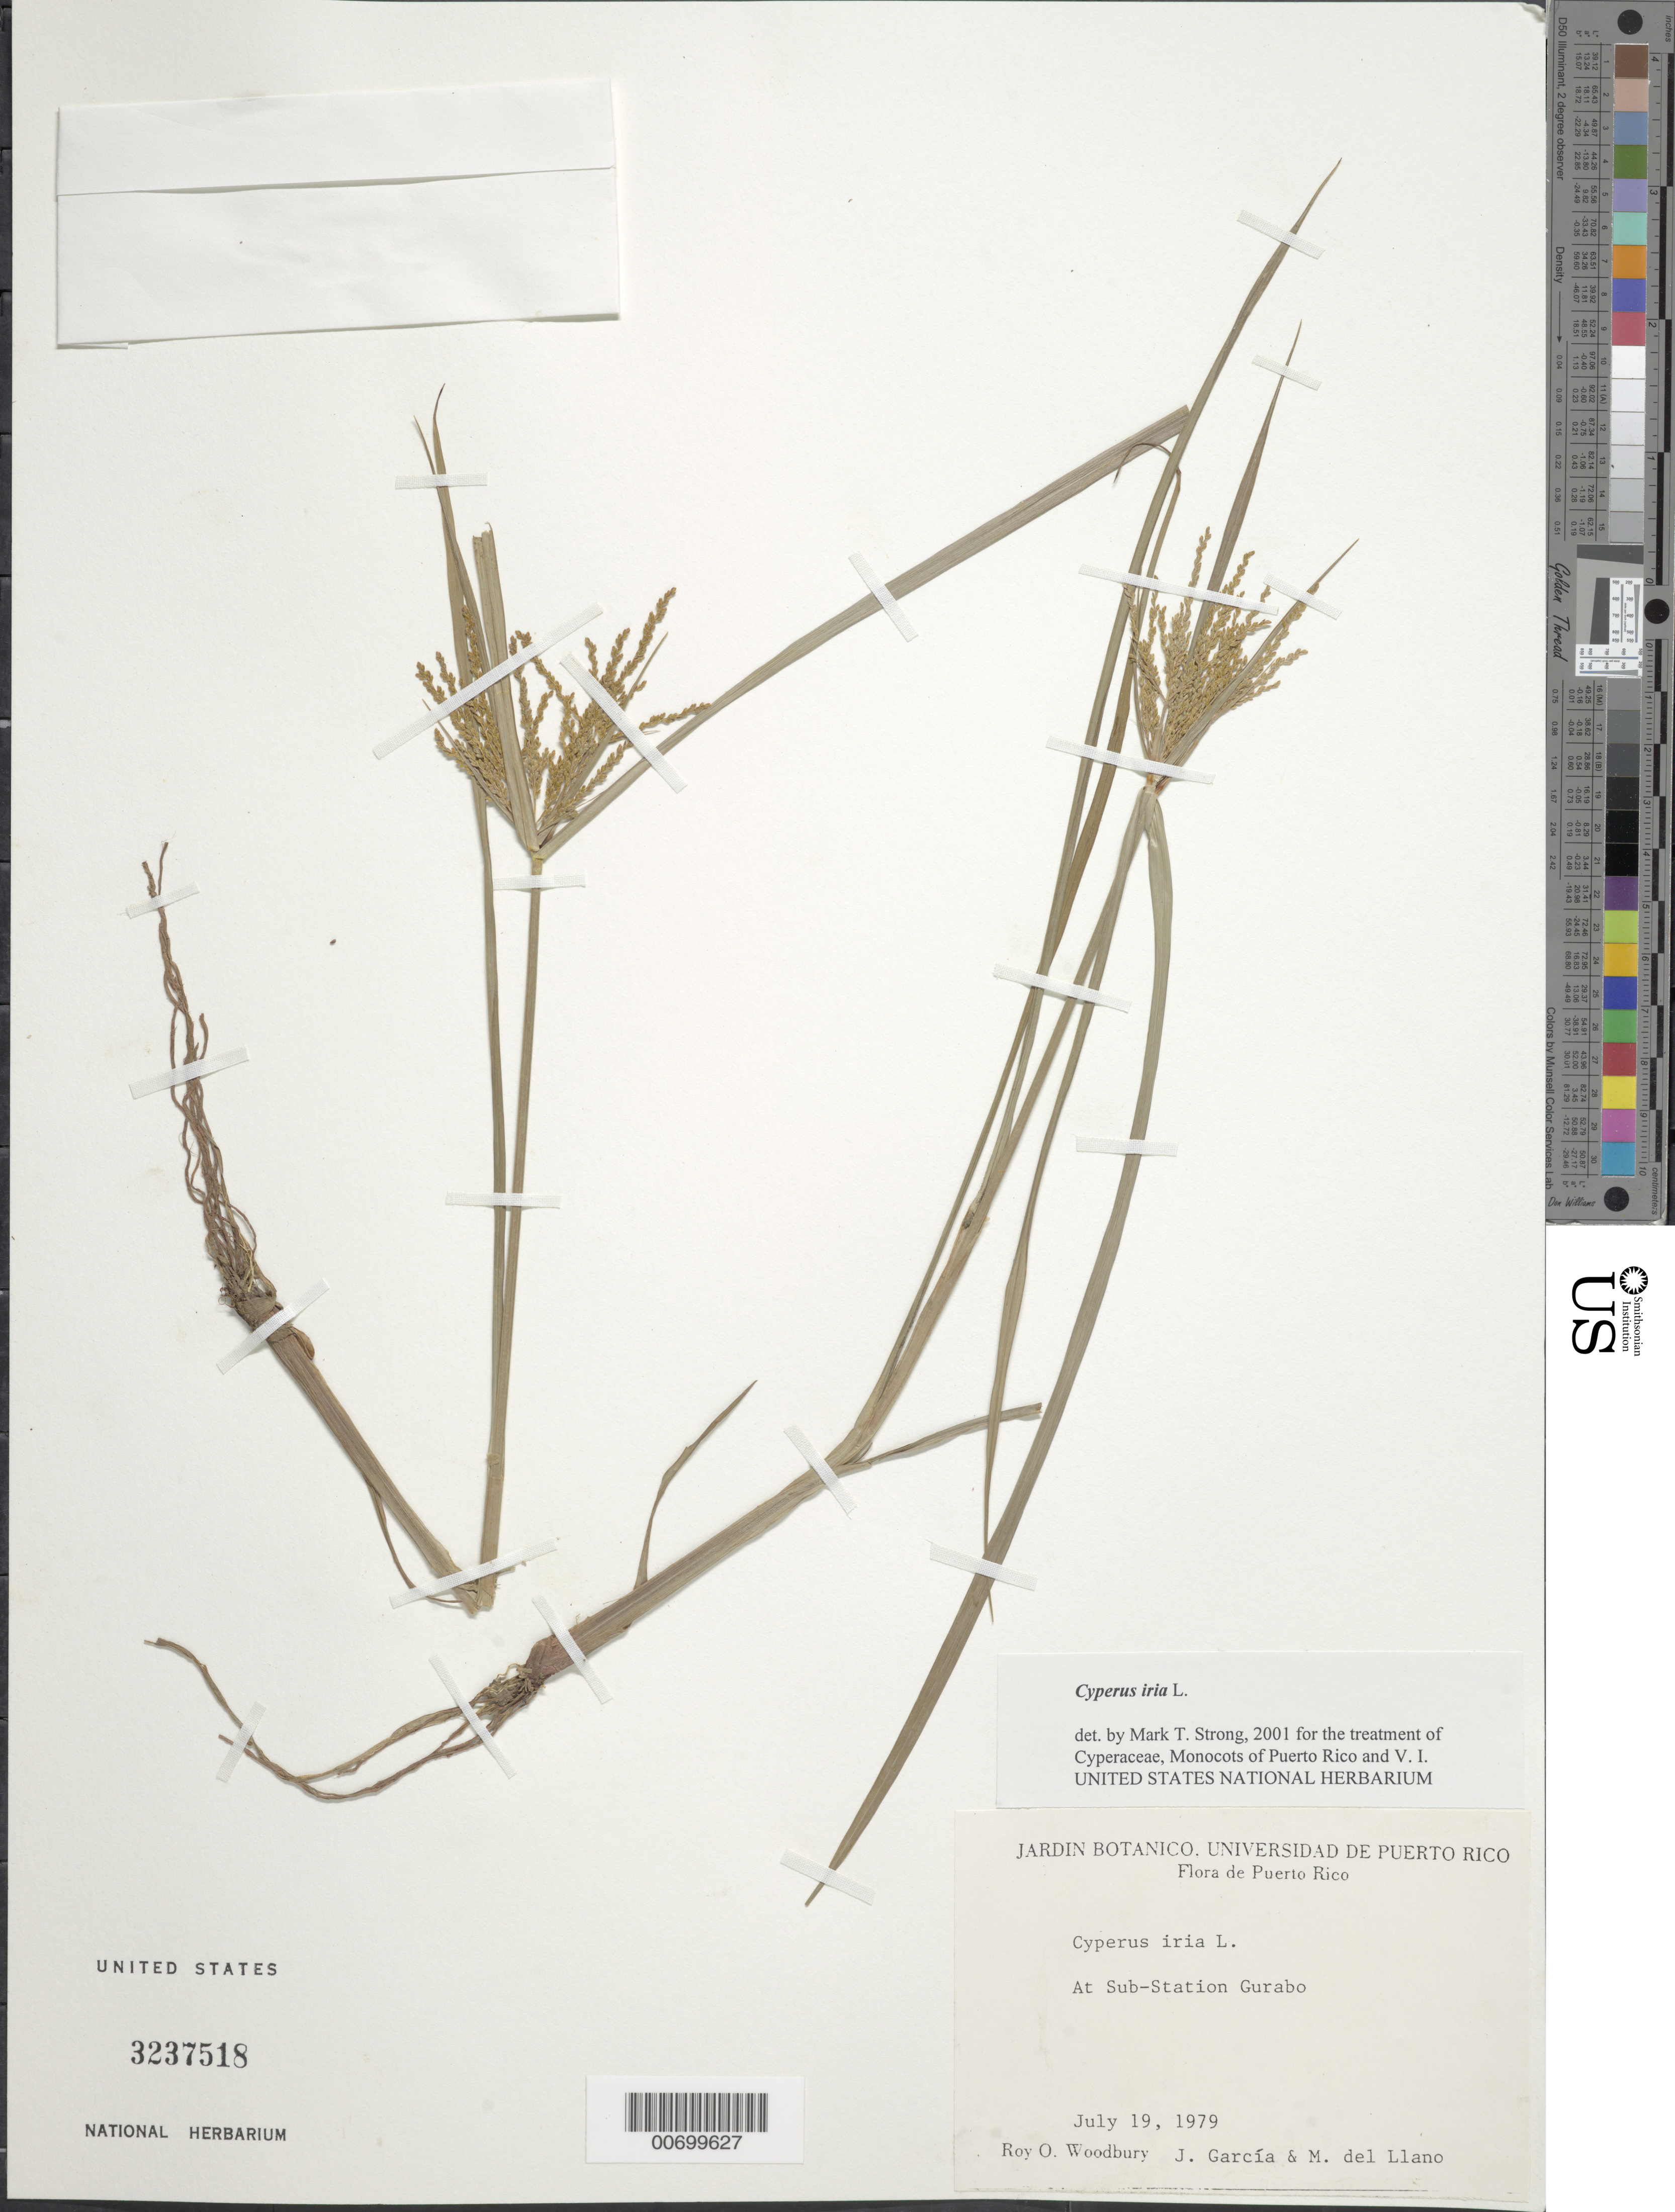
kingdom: Plantae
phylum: Tracheophyta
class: Liliopsida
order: Poales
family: Cyperaceae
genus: Cyperus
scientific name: Cyperus iria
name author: L.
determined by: Strong, M. T., (US), Smithsonian Institution - National Museum of Natural History (UNITED STATES)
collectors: R. O. Woodbury, J. García & M. d. Llano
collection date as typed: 19 Jul 1979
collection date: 1979-07-19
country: Puerto Rico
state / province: Gurabo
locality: At Sub-Station Gurabo.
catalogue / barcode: US 3237518